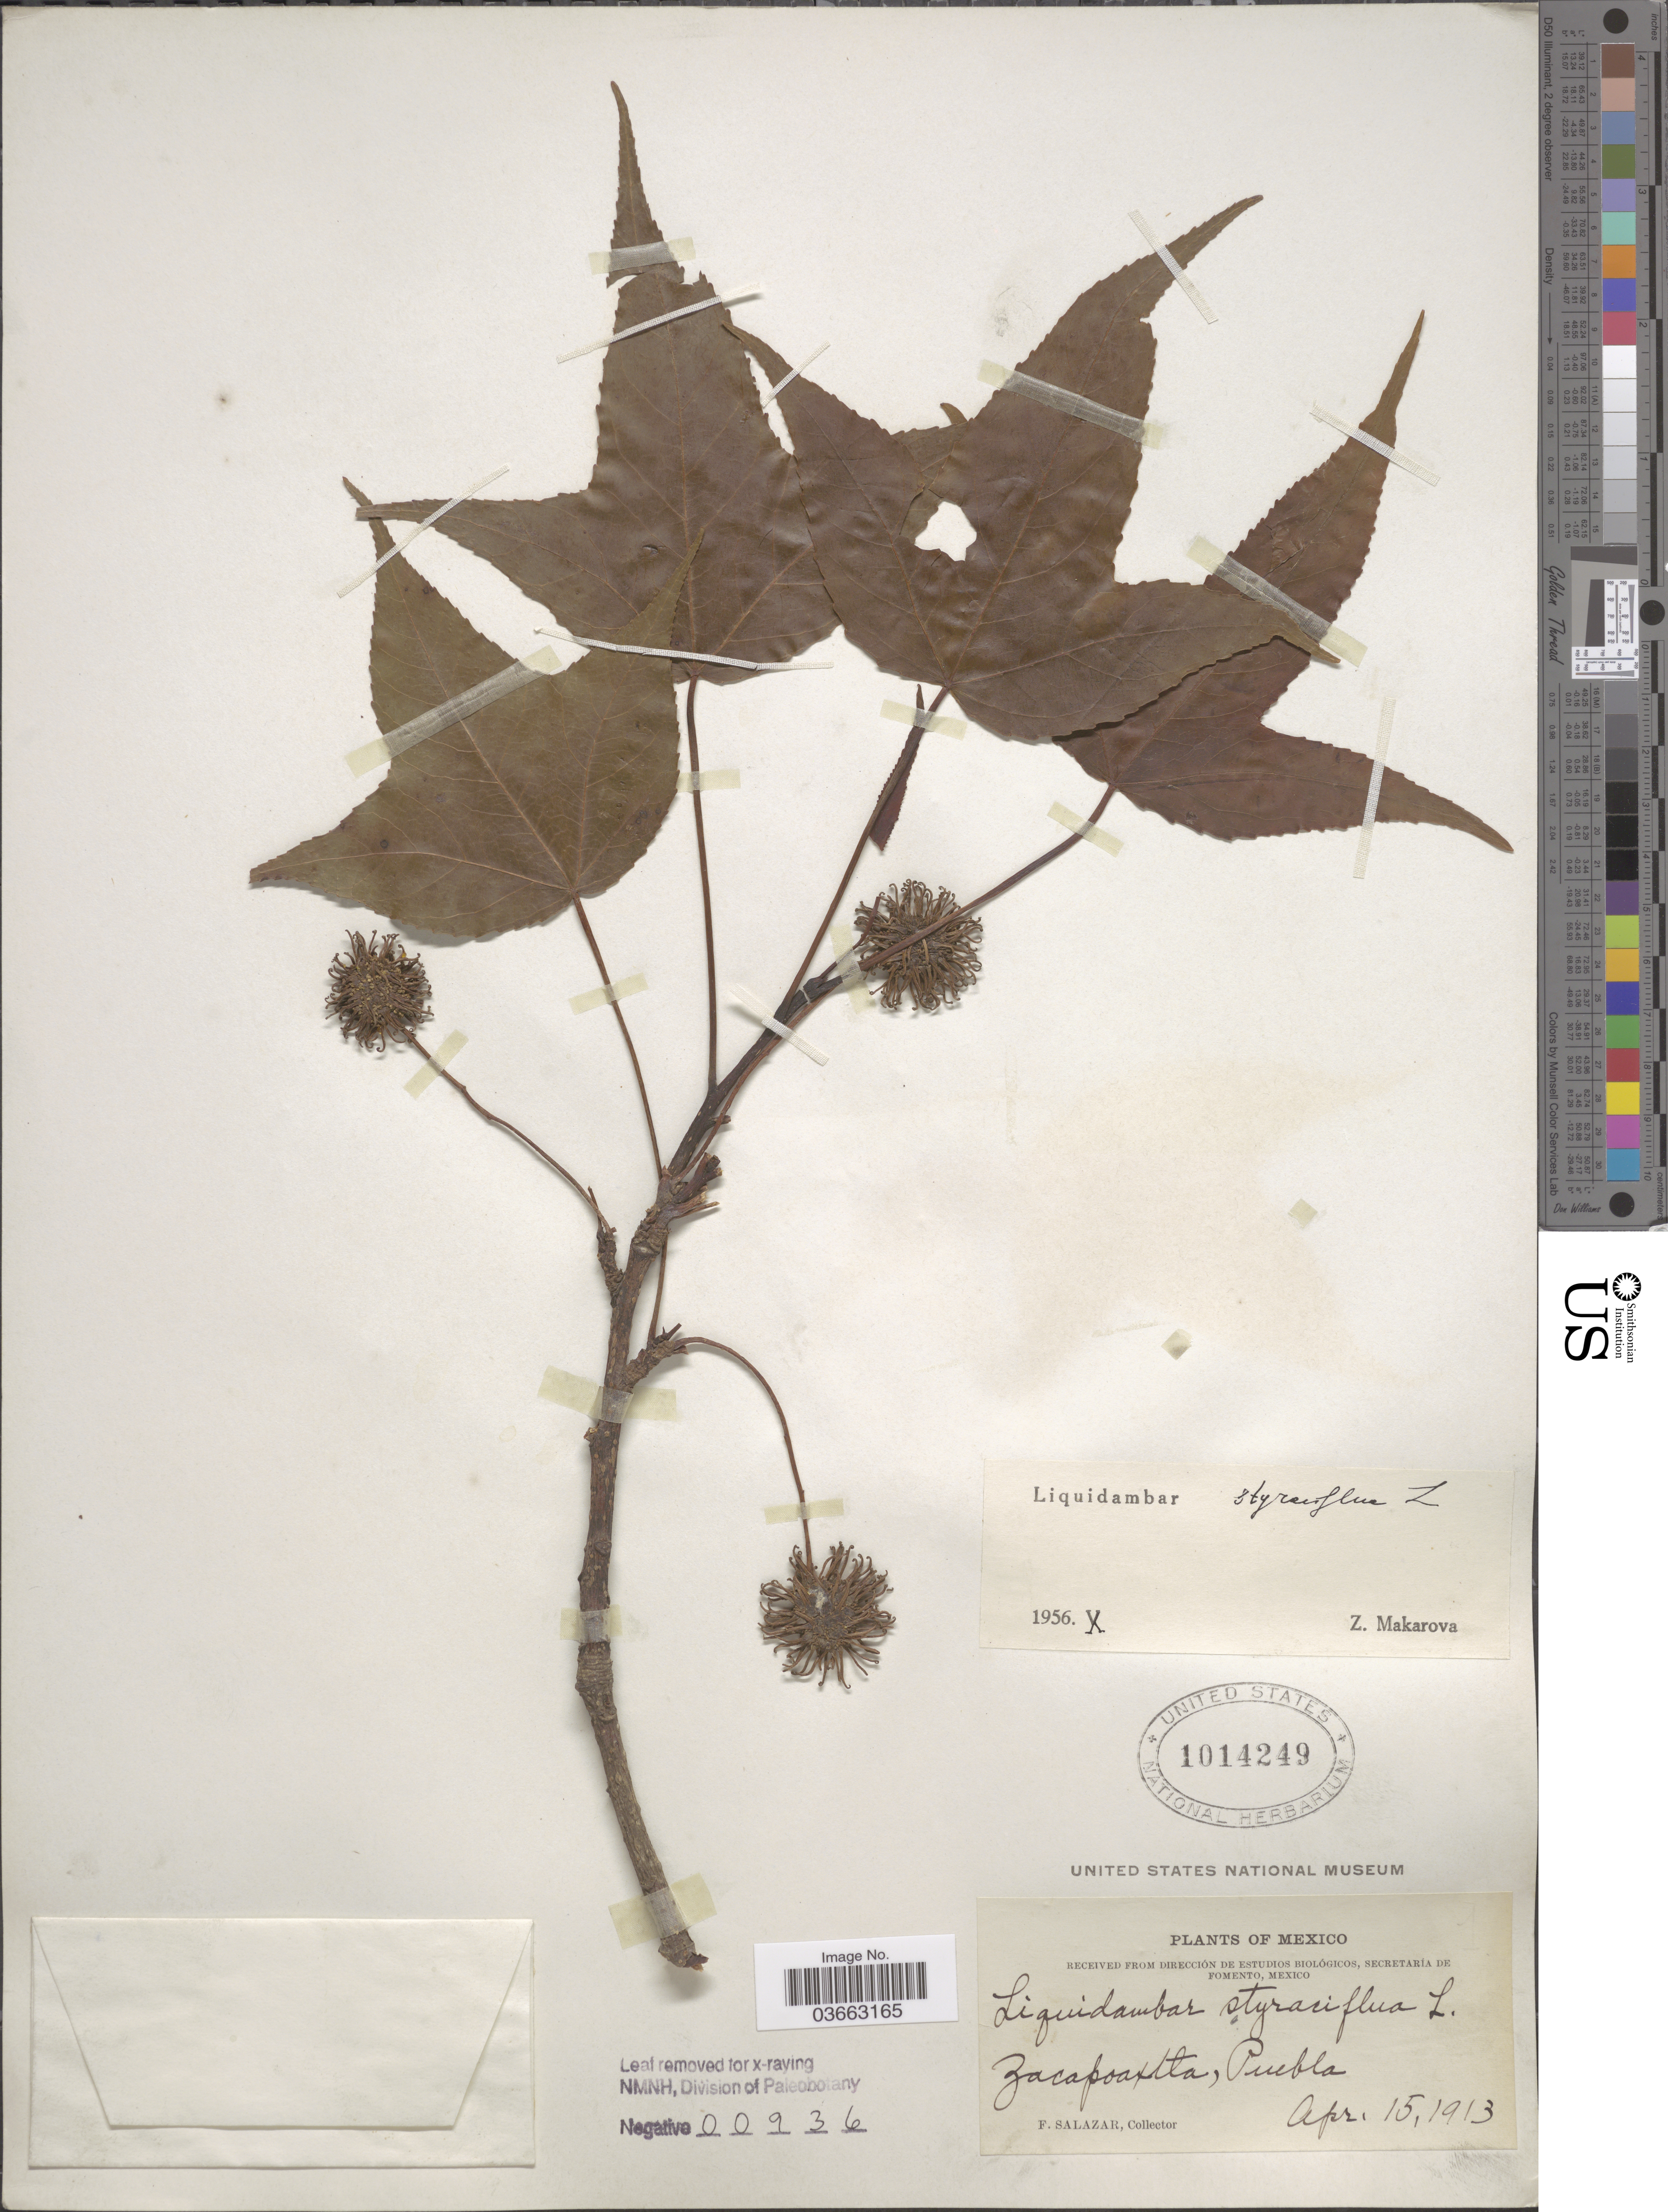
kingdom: Plantae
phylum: Tracheophyta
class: Magnoliopsida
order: Saxifragales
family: Altingiaceae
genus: Liquidambar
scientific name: Liquidambar styraciflua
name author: L.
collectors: F. Salazar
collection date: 1913-04-15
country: Mexico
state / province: Puebla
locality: Zacapoaxtla.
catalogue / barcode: US 1014249